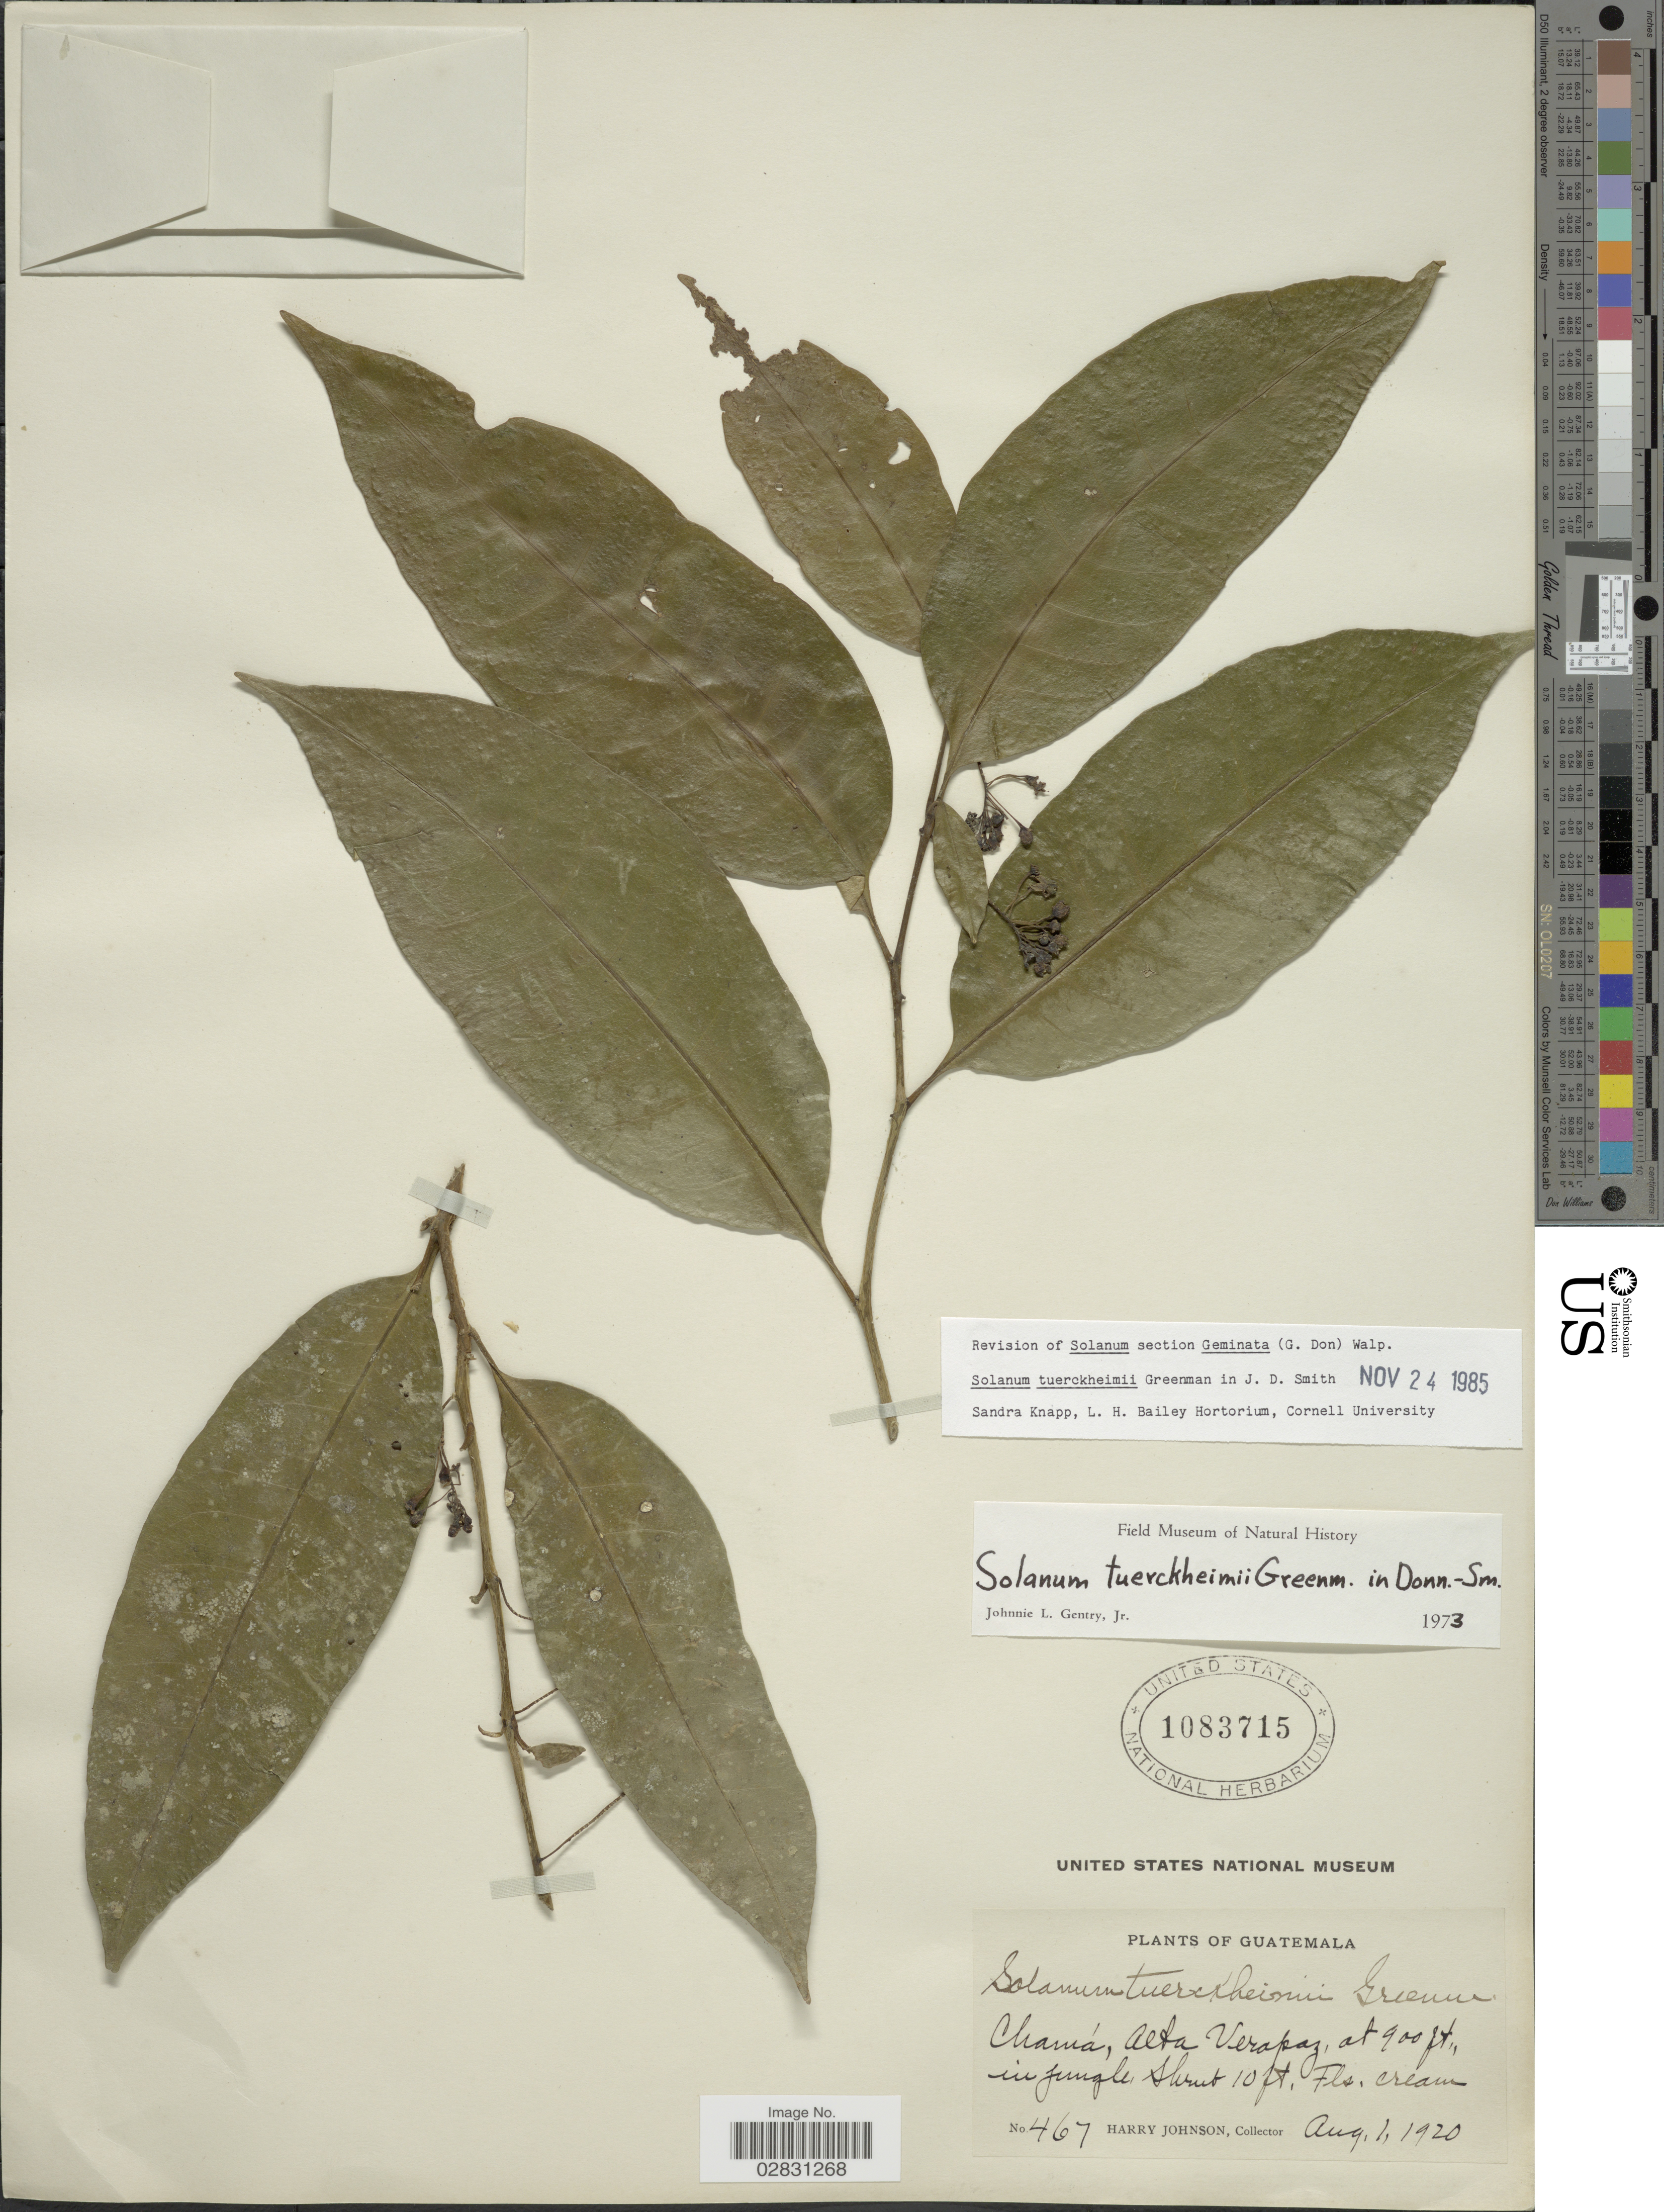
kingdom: Plantae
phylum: Tracheophyta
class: Magnoliopsida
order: Solanales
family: Solanaceae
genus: Solanum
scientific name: Solanum tuerckheimii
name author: Greenm. ex Donn. Sm.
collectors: H. Johnson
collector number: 467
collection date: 1920-08-01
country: Guatemala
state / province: Alta Verapaz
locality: Chamá.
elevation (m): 274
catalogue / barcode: US 1083715